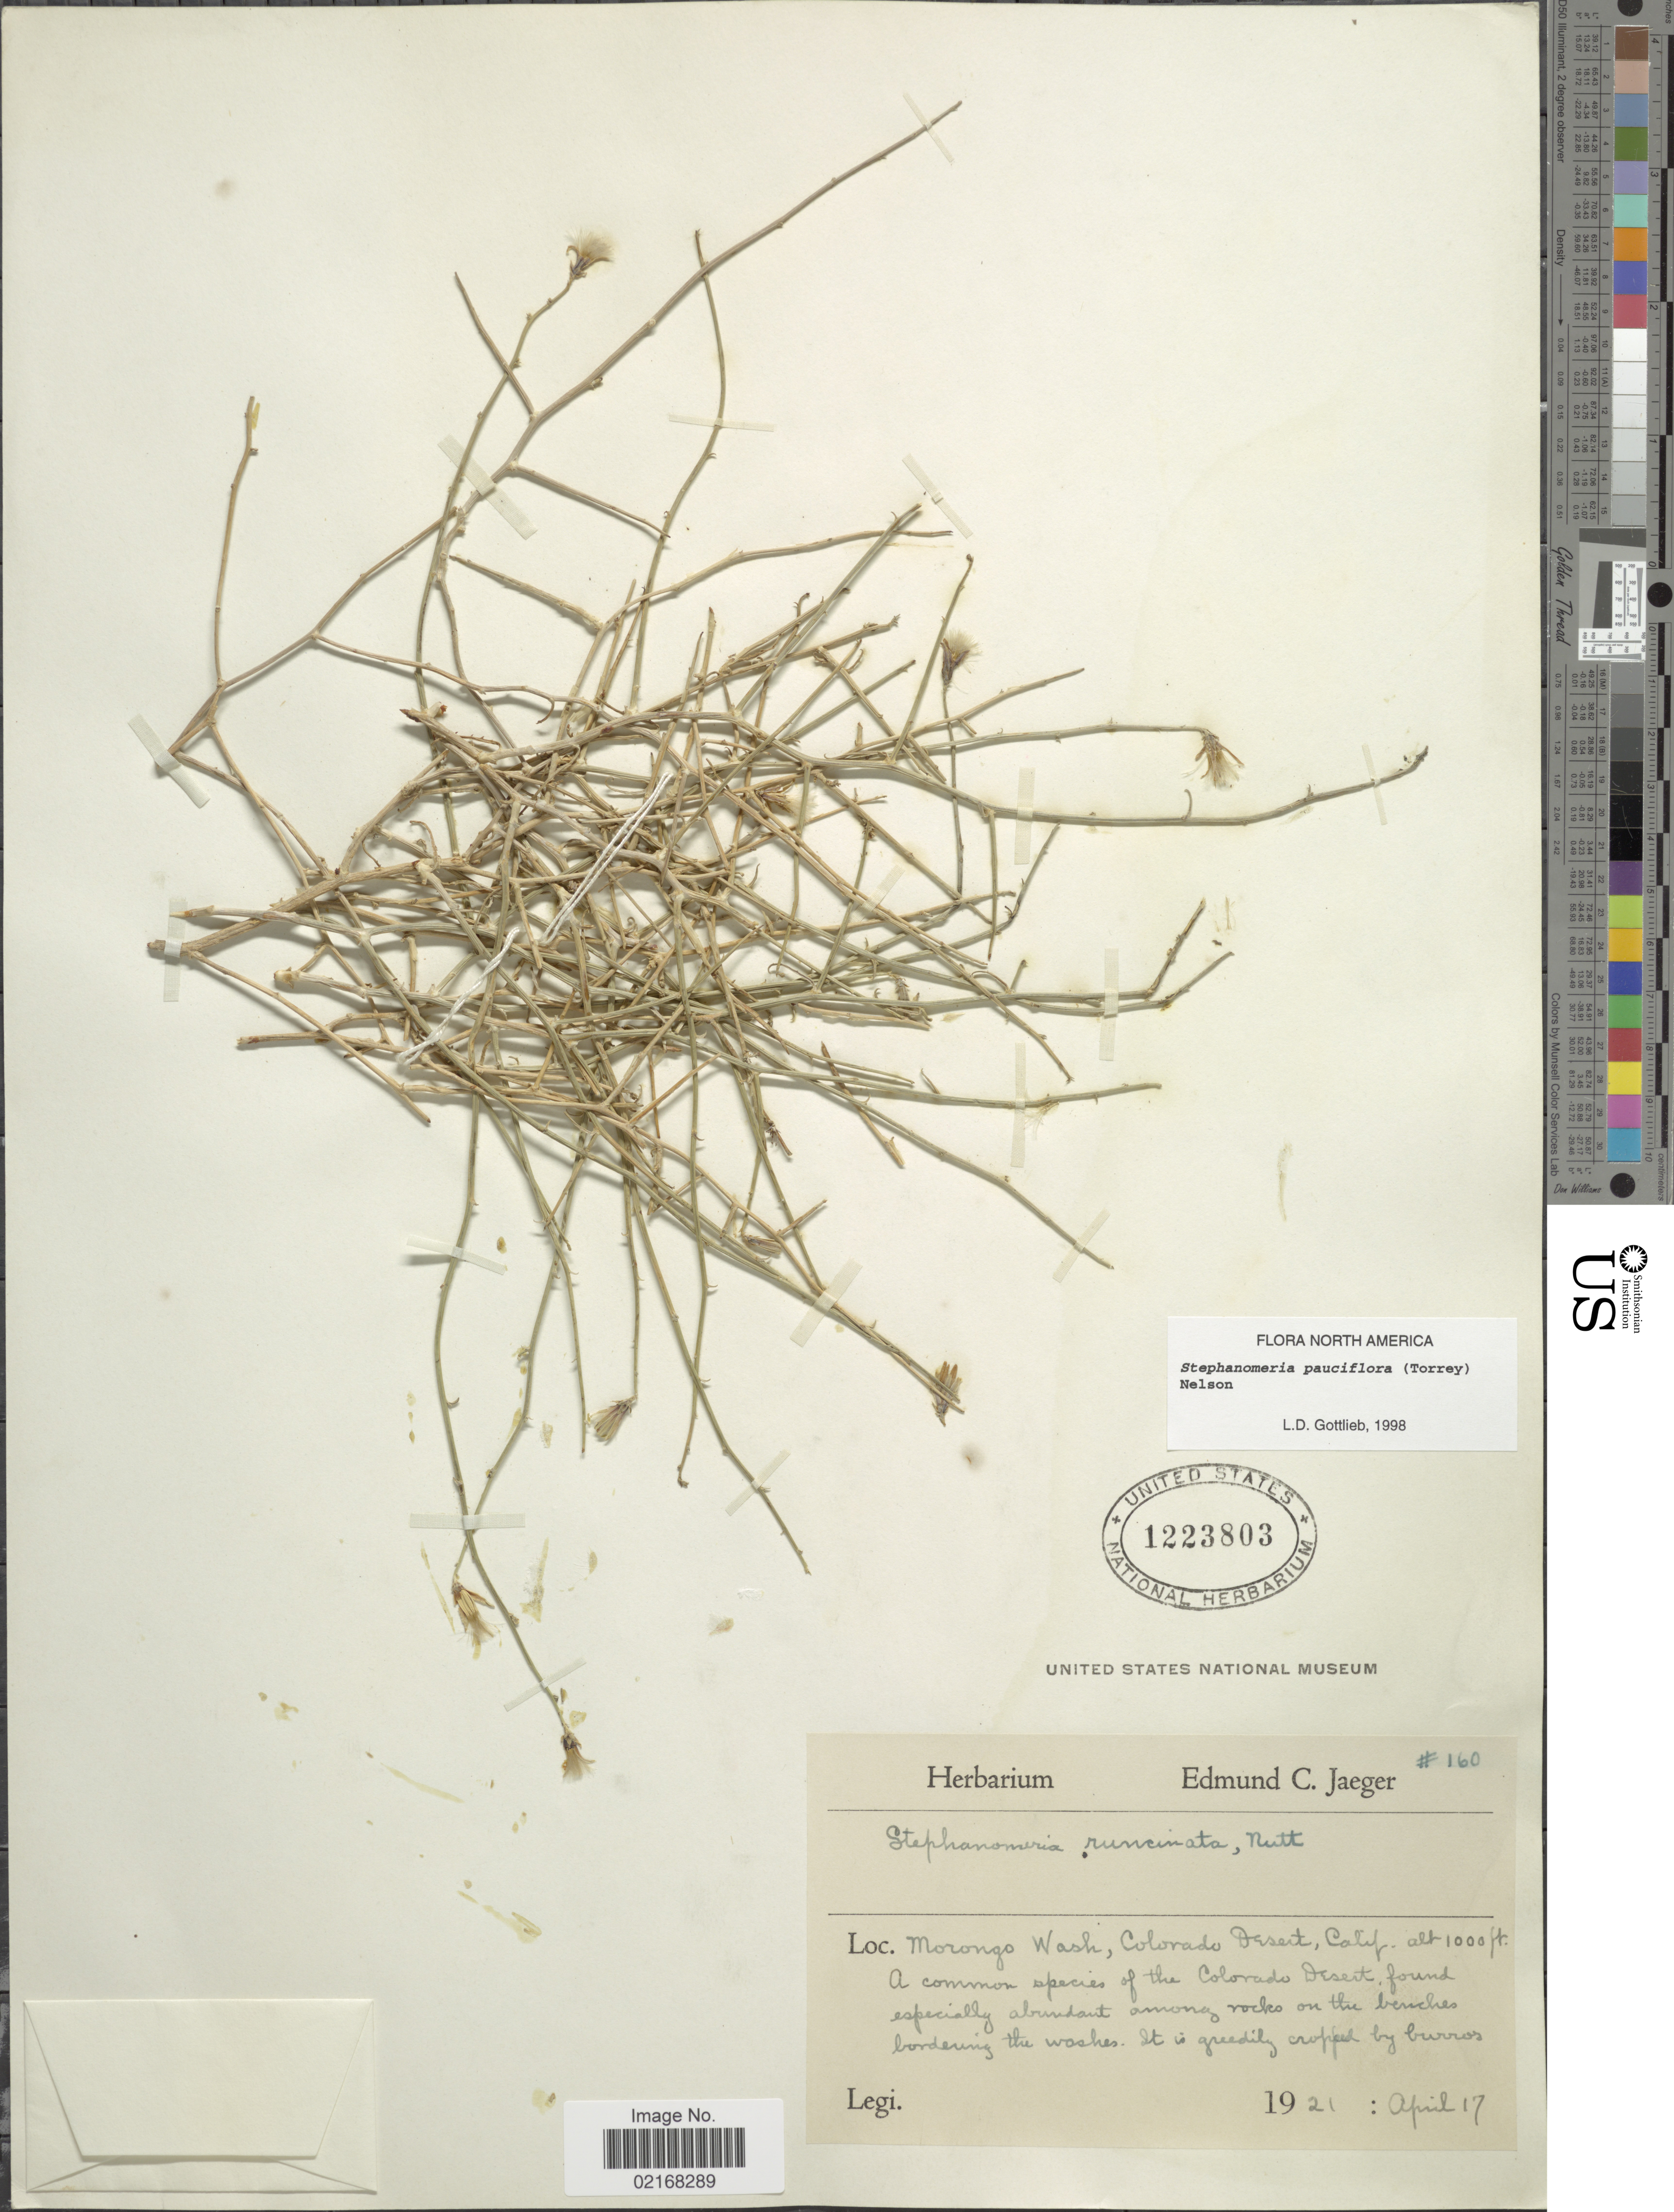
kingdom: Plantae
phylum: Tracheophyta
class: Magnoliopsida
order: Asterales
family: Asteraceae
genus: Stephanomeria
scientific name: Stephanomeria pauciflora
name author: (Torr.) A. Nelson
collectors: ex herb. E.C. Jaeger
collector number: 160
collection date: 1921-04-17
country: United States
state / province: California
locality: Morongo Wash, Colorado Desert, Calif.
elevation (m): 305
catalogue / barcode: US 1223803